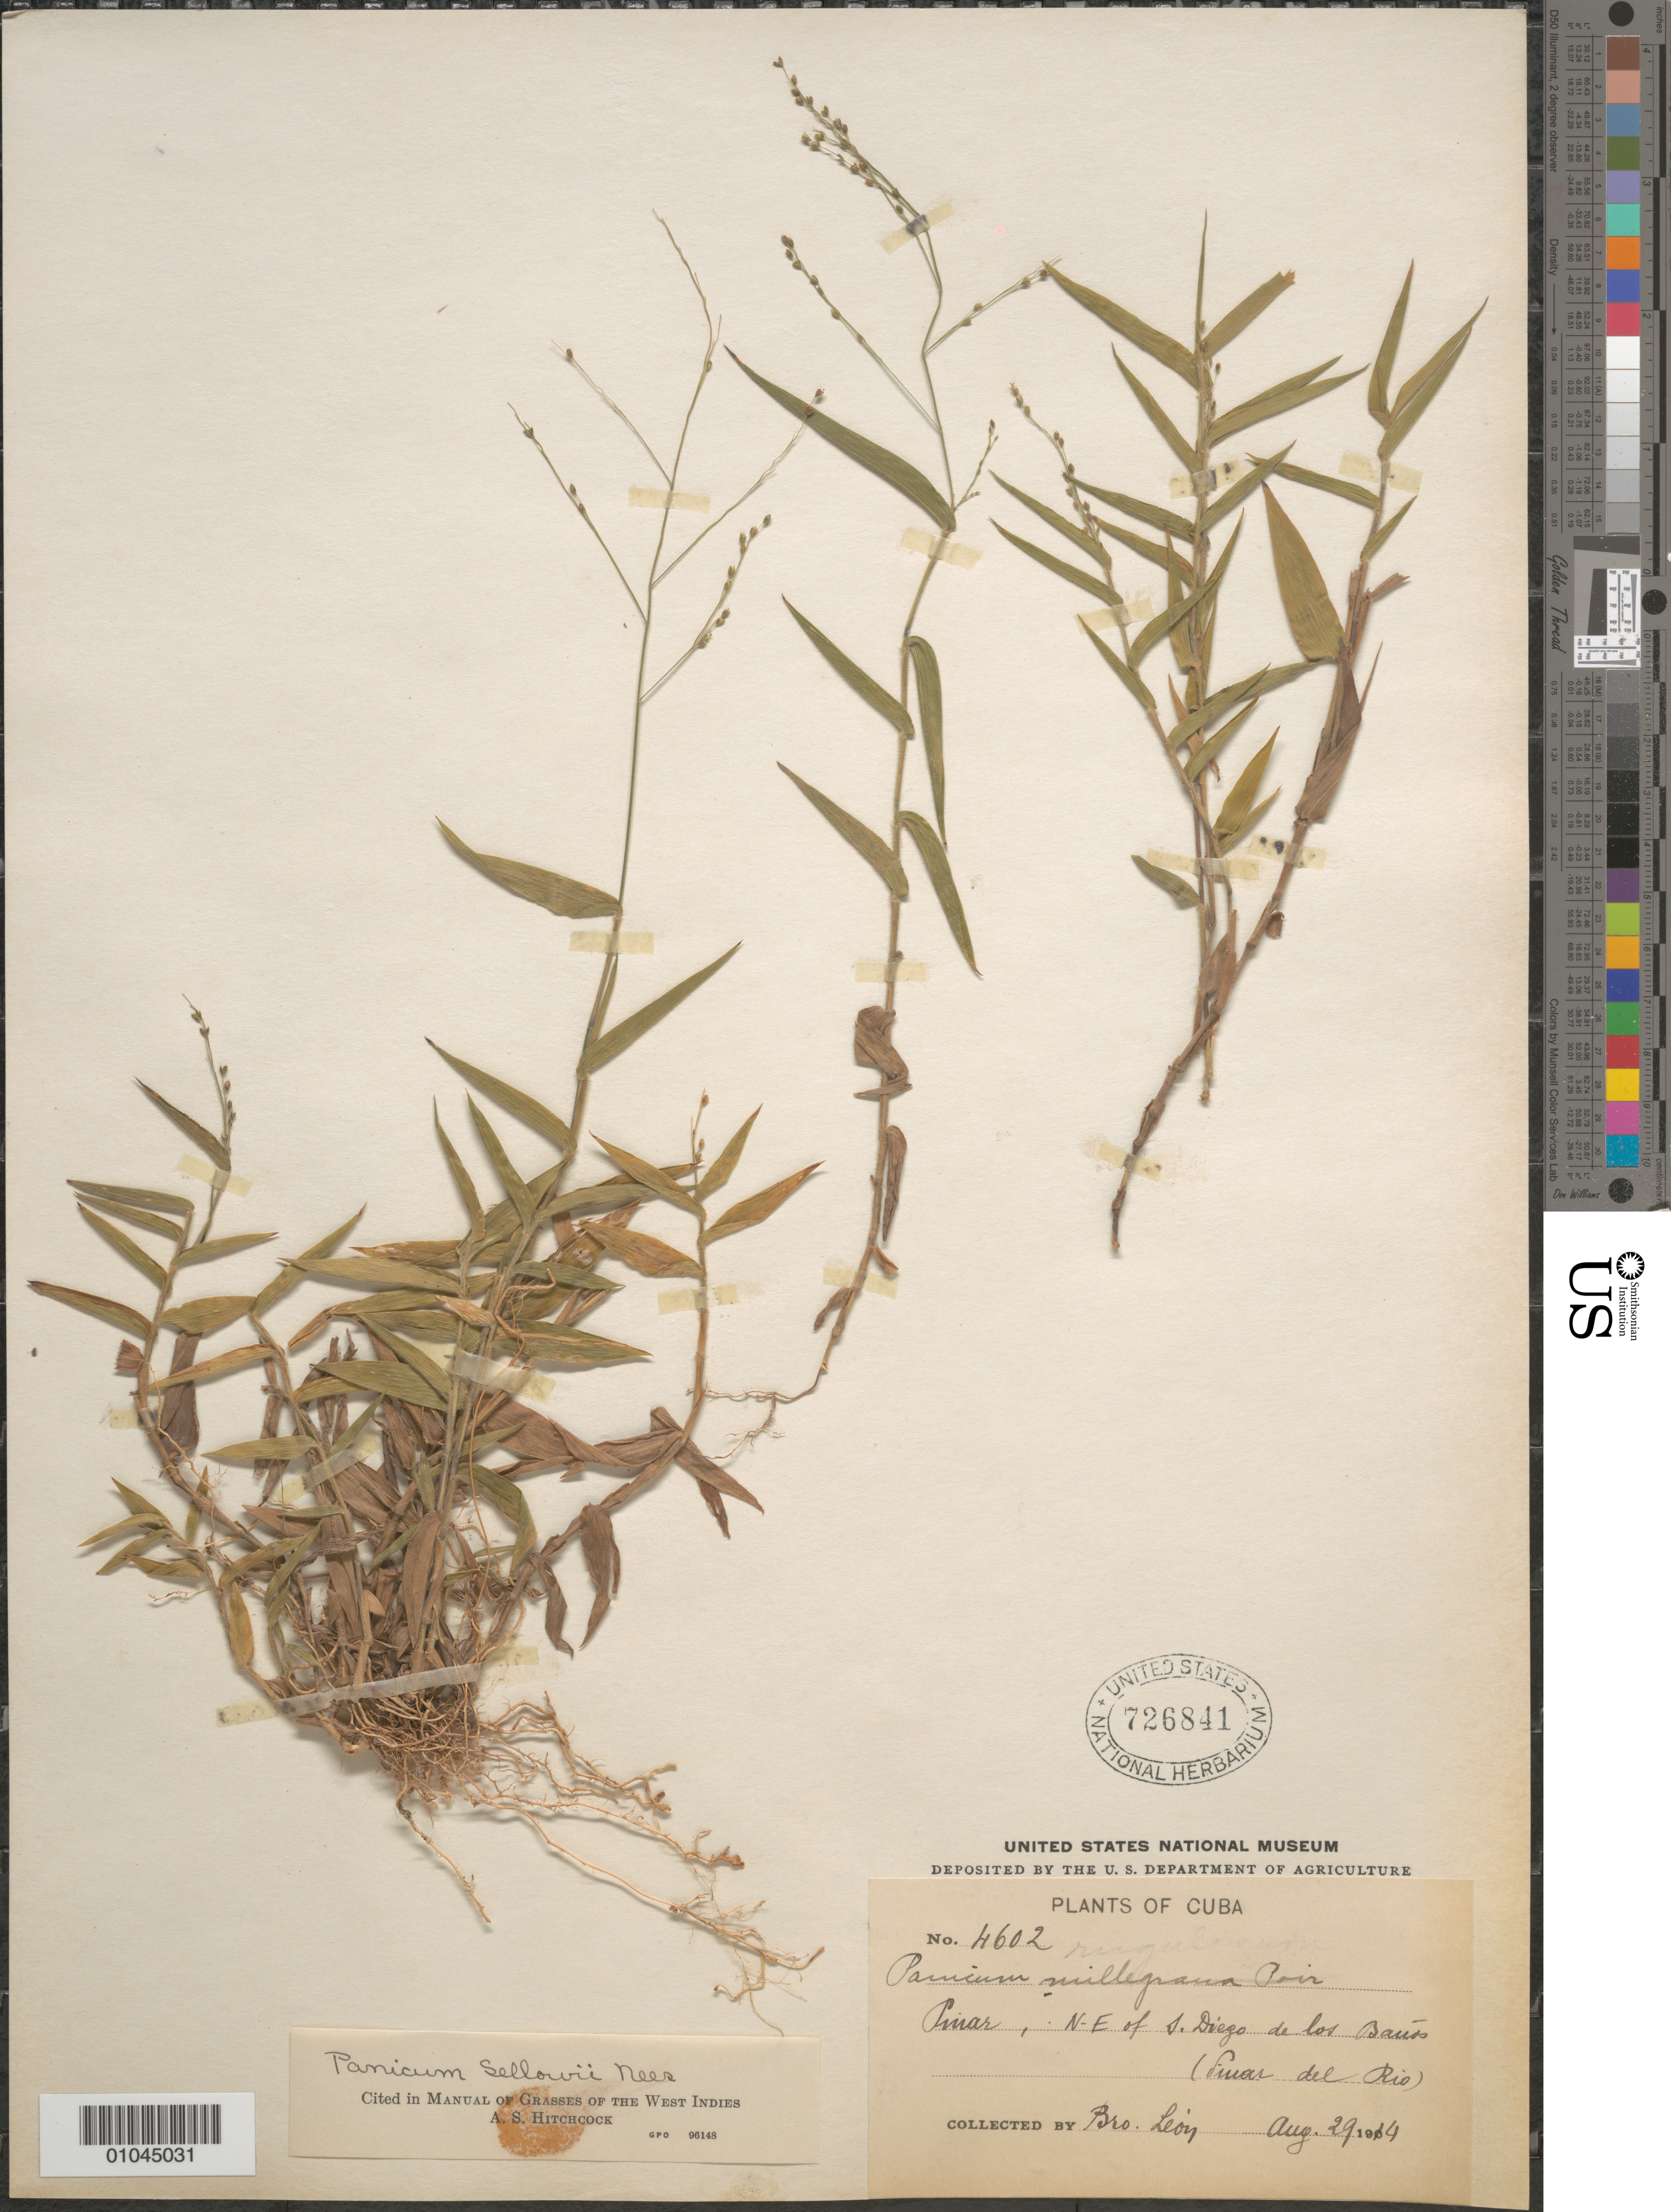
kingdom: Plantae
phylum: Tracheophyta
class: Liliopsida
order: Poales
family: Poaceae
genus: Panicum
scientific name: Panicum sellowii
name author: Nees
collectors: Bro. León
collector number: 4602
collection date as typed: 29 Aug 1914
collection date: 1914-08-29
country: Cuba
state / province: Pinar del Rio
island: Cuba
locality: NE of San Diego de los Banos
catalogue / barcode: US 726841